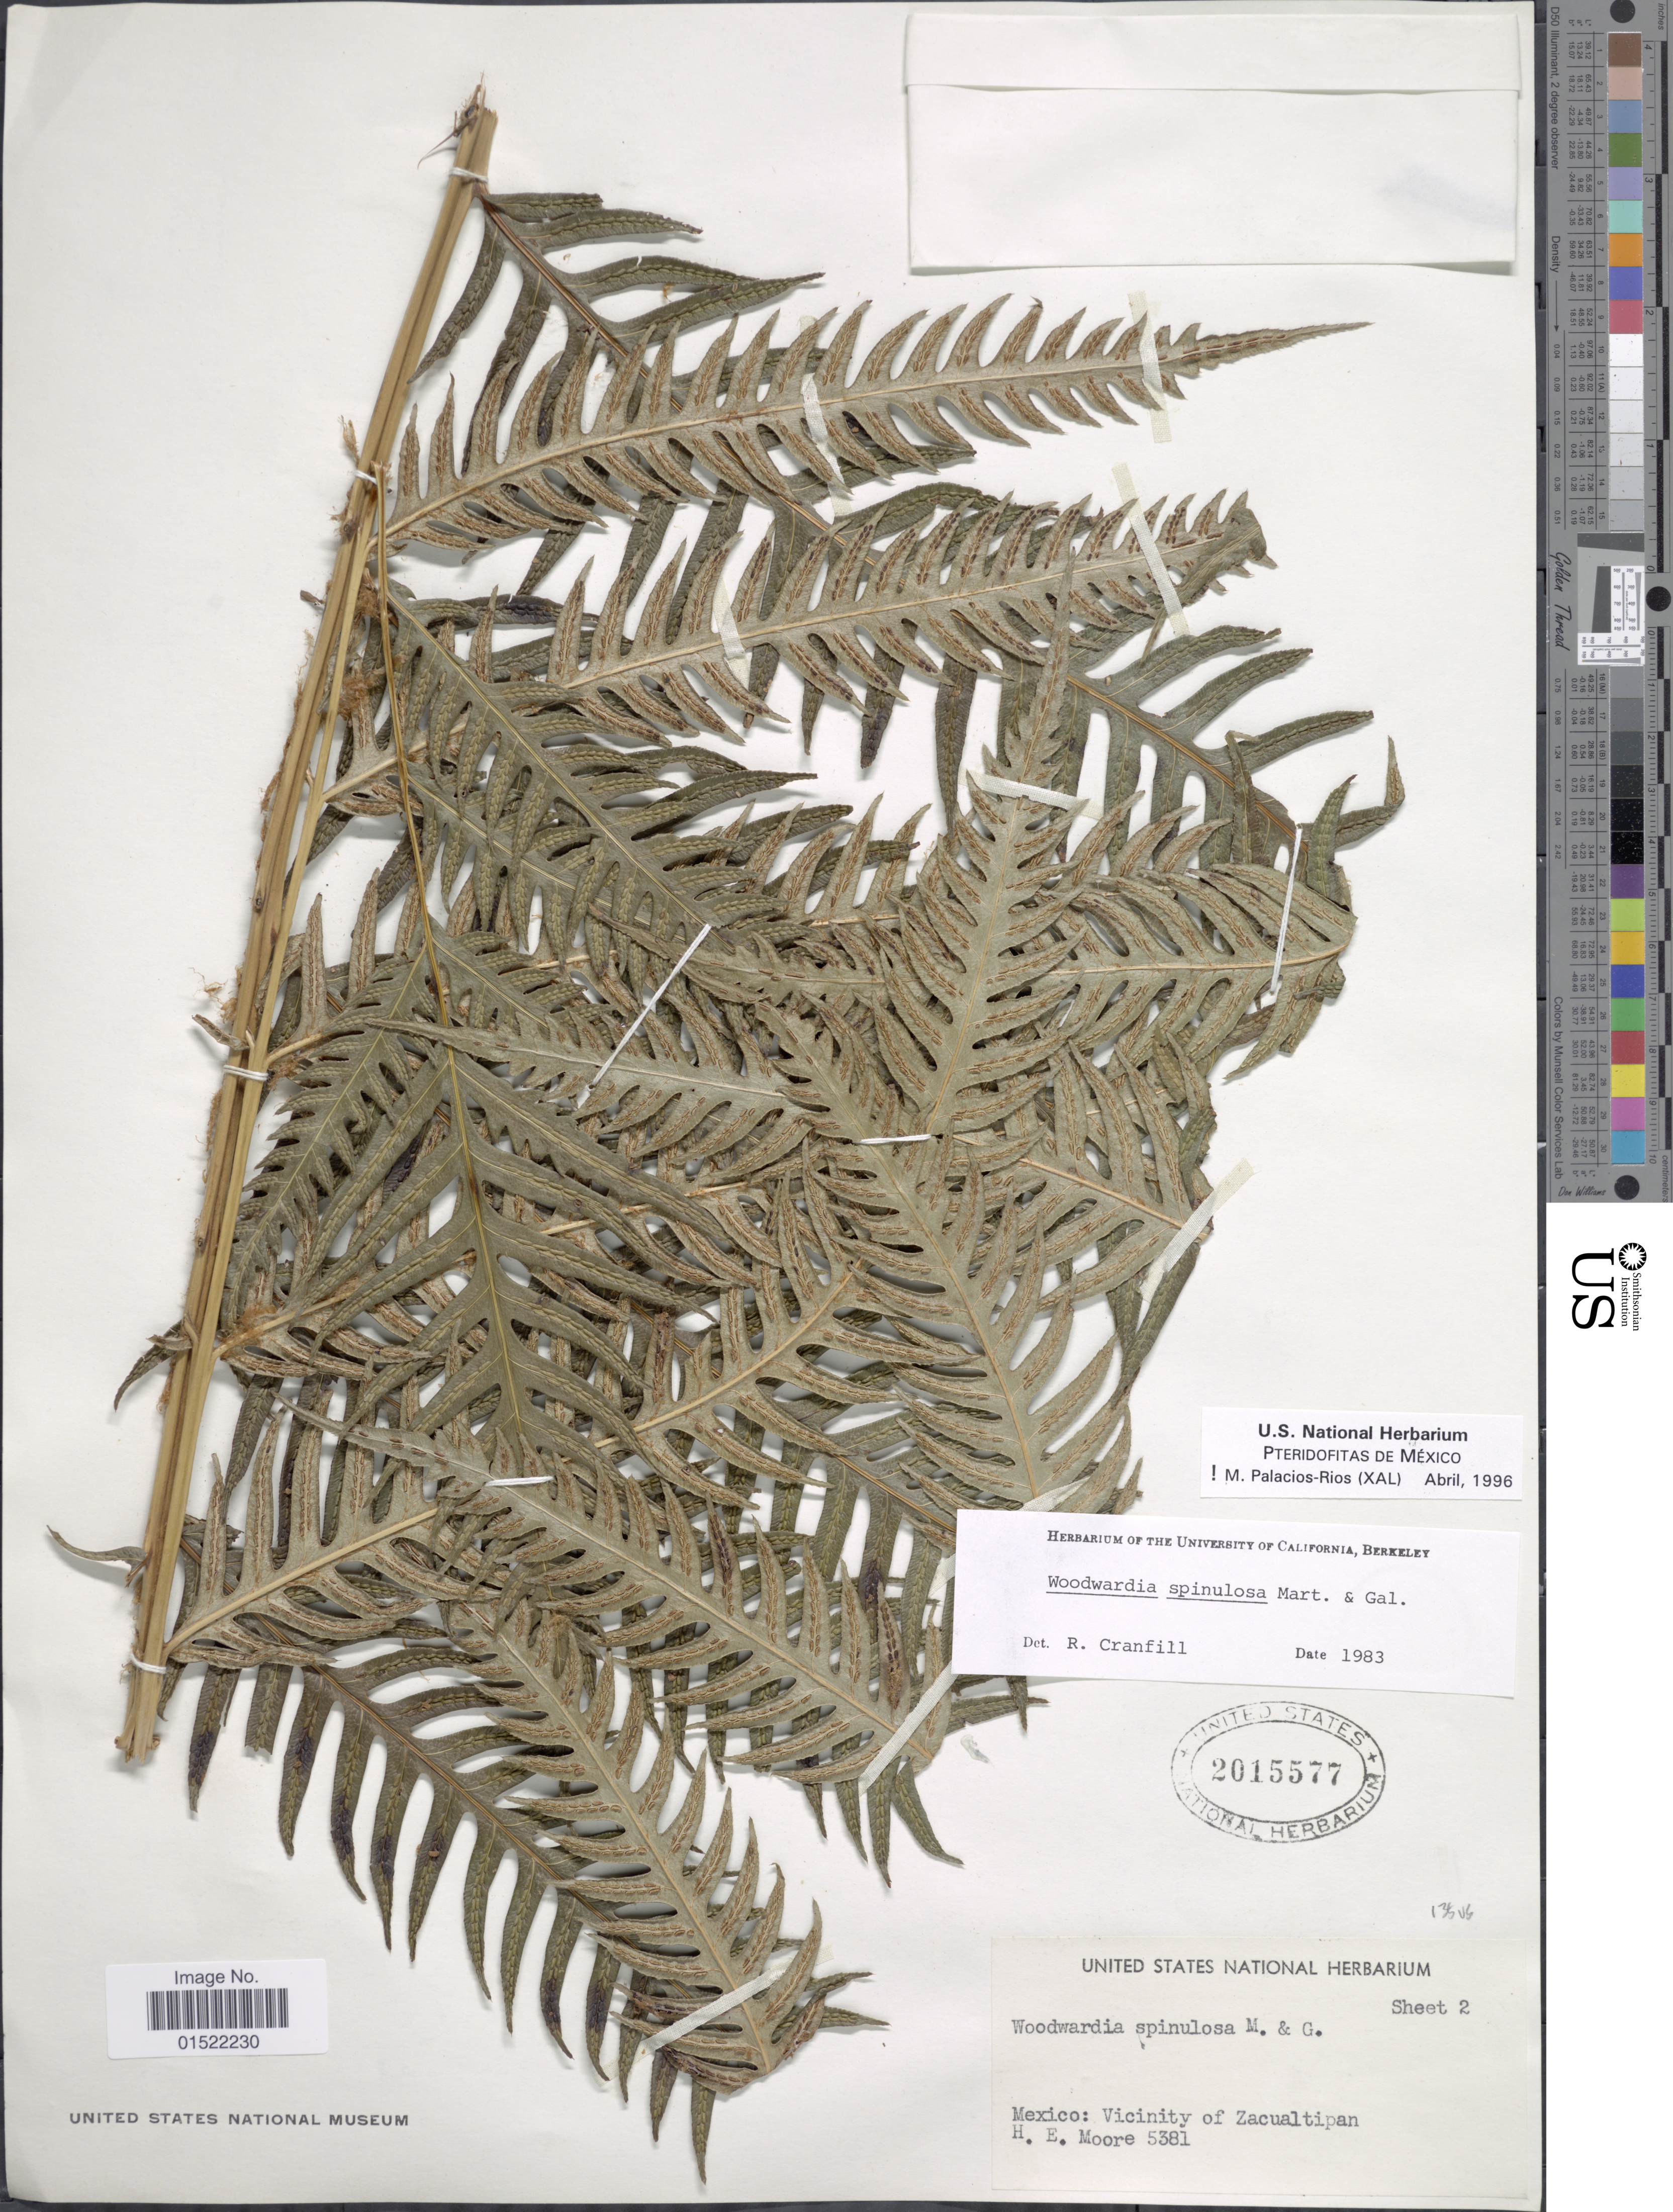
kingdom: Plantae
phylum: Tracheophyta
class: Polypodiopsida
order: Polypodiales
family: Blechnaceae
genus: Woodwardia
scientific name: Woodwardia spinulosa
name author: M. Martens & Galeotti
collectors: H. Moore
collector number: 5381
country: Mexico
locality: Mexico: Vicinity of Zacualtipan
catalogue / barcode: US 2015577